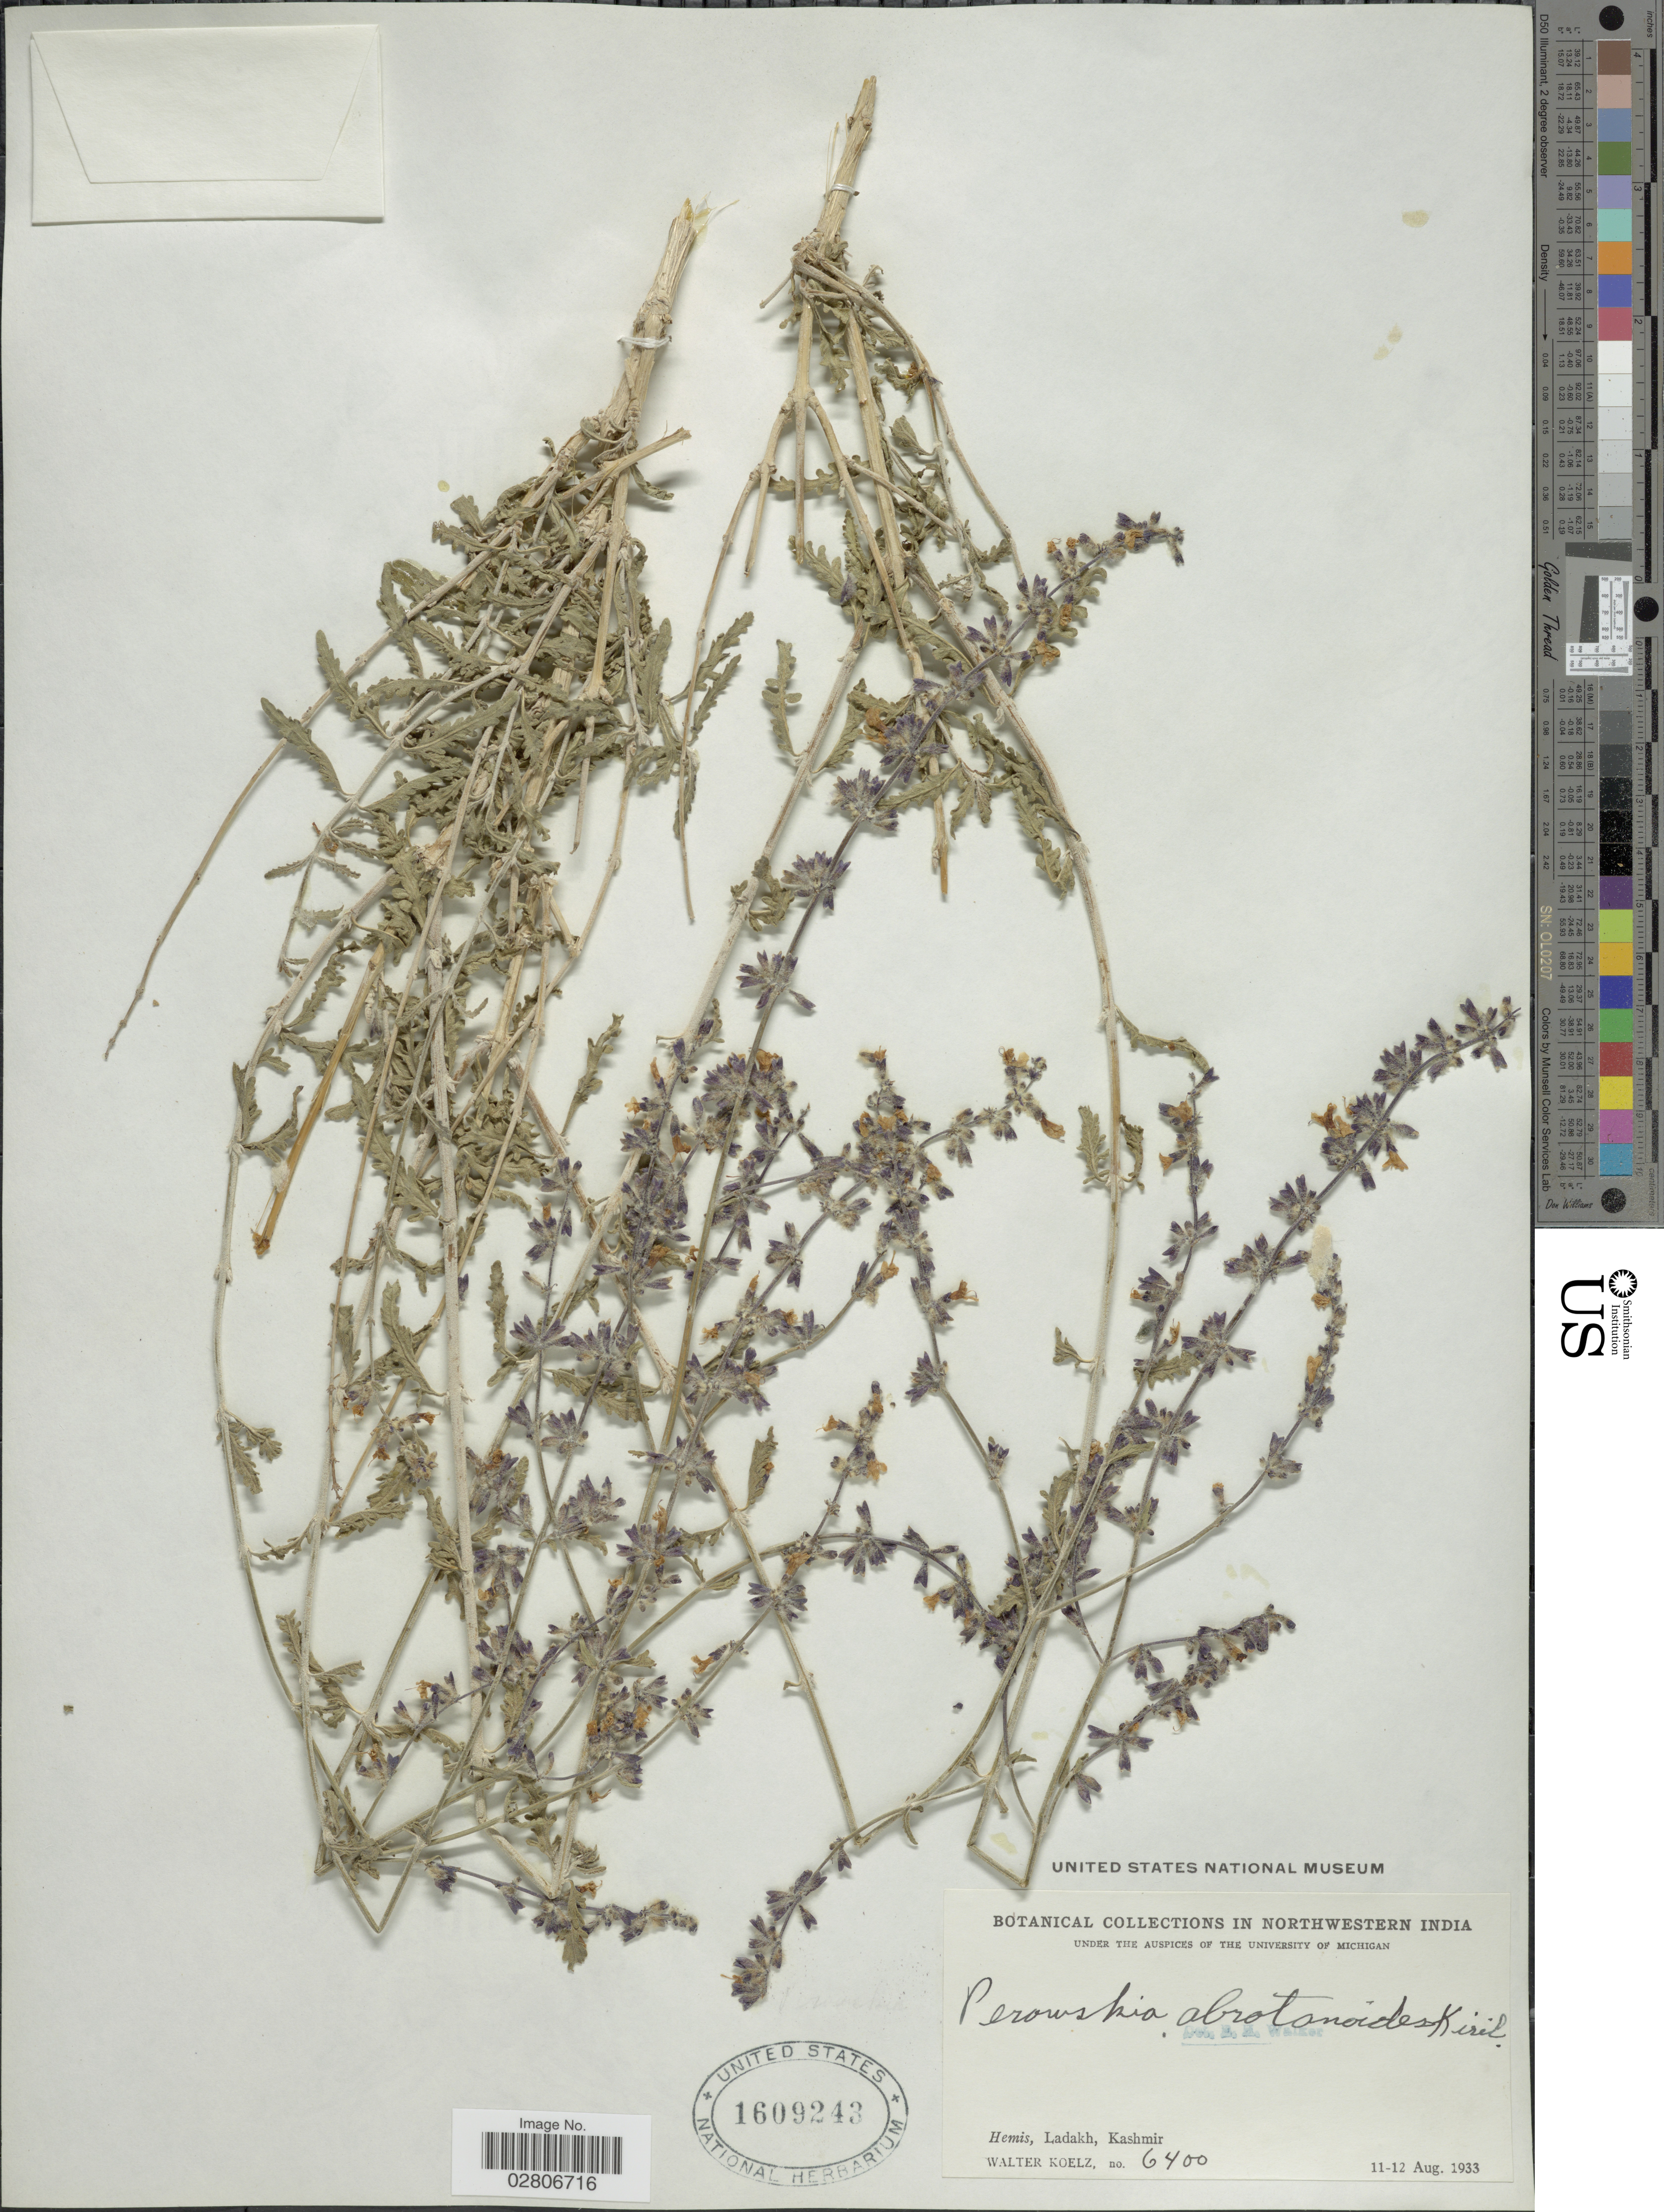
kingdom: Plantae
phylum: Tracheophyta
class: Magnoliopsida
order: Lamiales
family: Lamiaceae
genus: Perovskia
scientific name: Perovskia abrotanoides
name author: Kar.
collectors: W. N. Koelz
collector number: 6400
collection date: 1933-08-11/1933-08-12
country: India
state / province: Jammu and Kashmir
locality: Northwestern India. Hemis, Ladakh, Kashmir.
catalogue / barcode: US 1609243